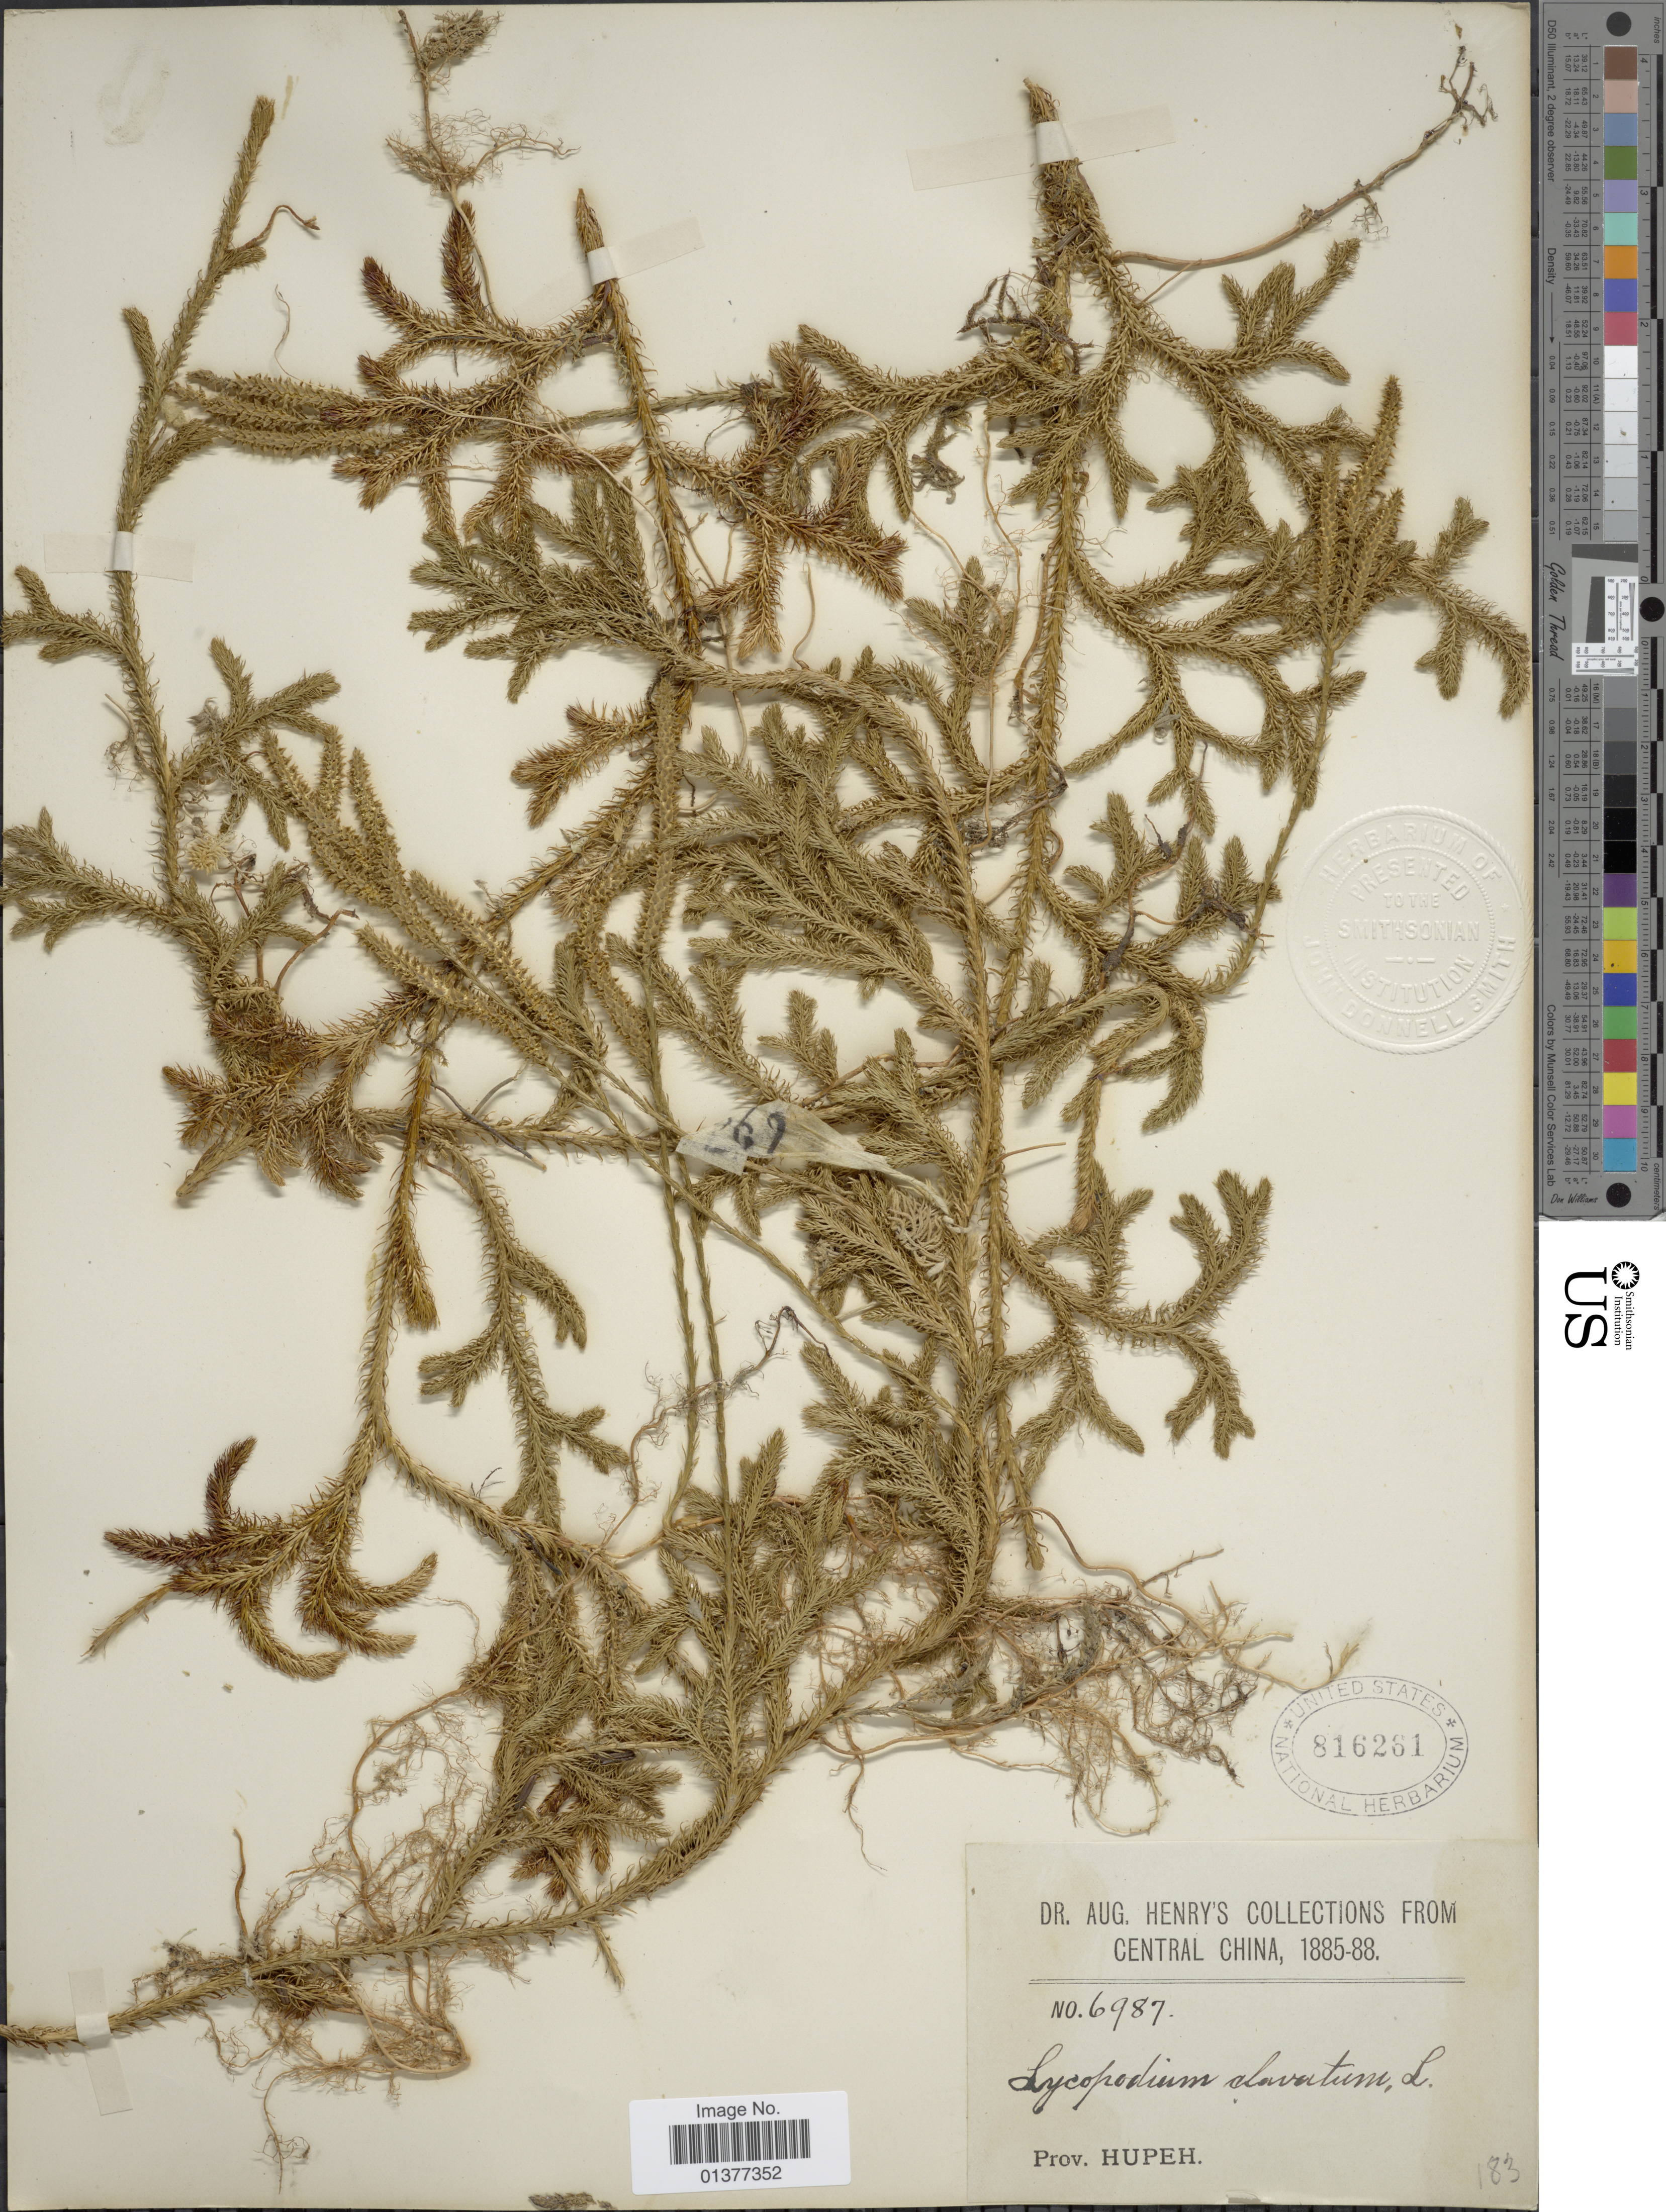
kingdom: Plantae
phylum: Tracheophyta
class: Lycopodiopsida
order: Lycopodiales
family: Lycopodiaceae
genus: Lycopodium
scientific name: Lycopodium clavatum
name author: L.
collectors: A. Henry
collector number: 6987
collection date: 1885/1888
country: China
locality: Prov. Hupeh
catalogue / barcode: US 816261